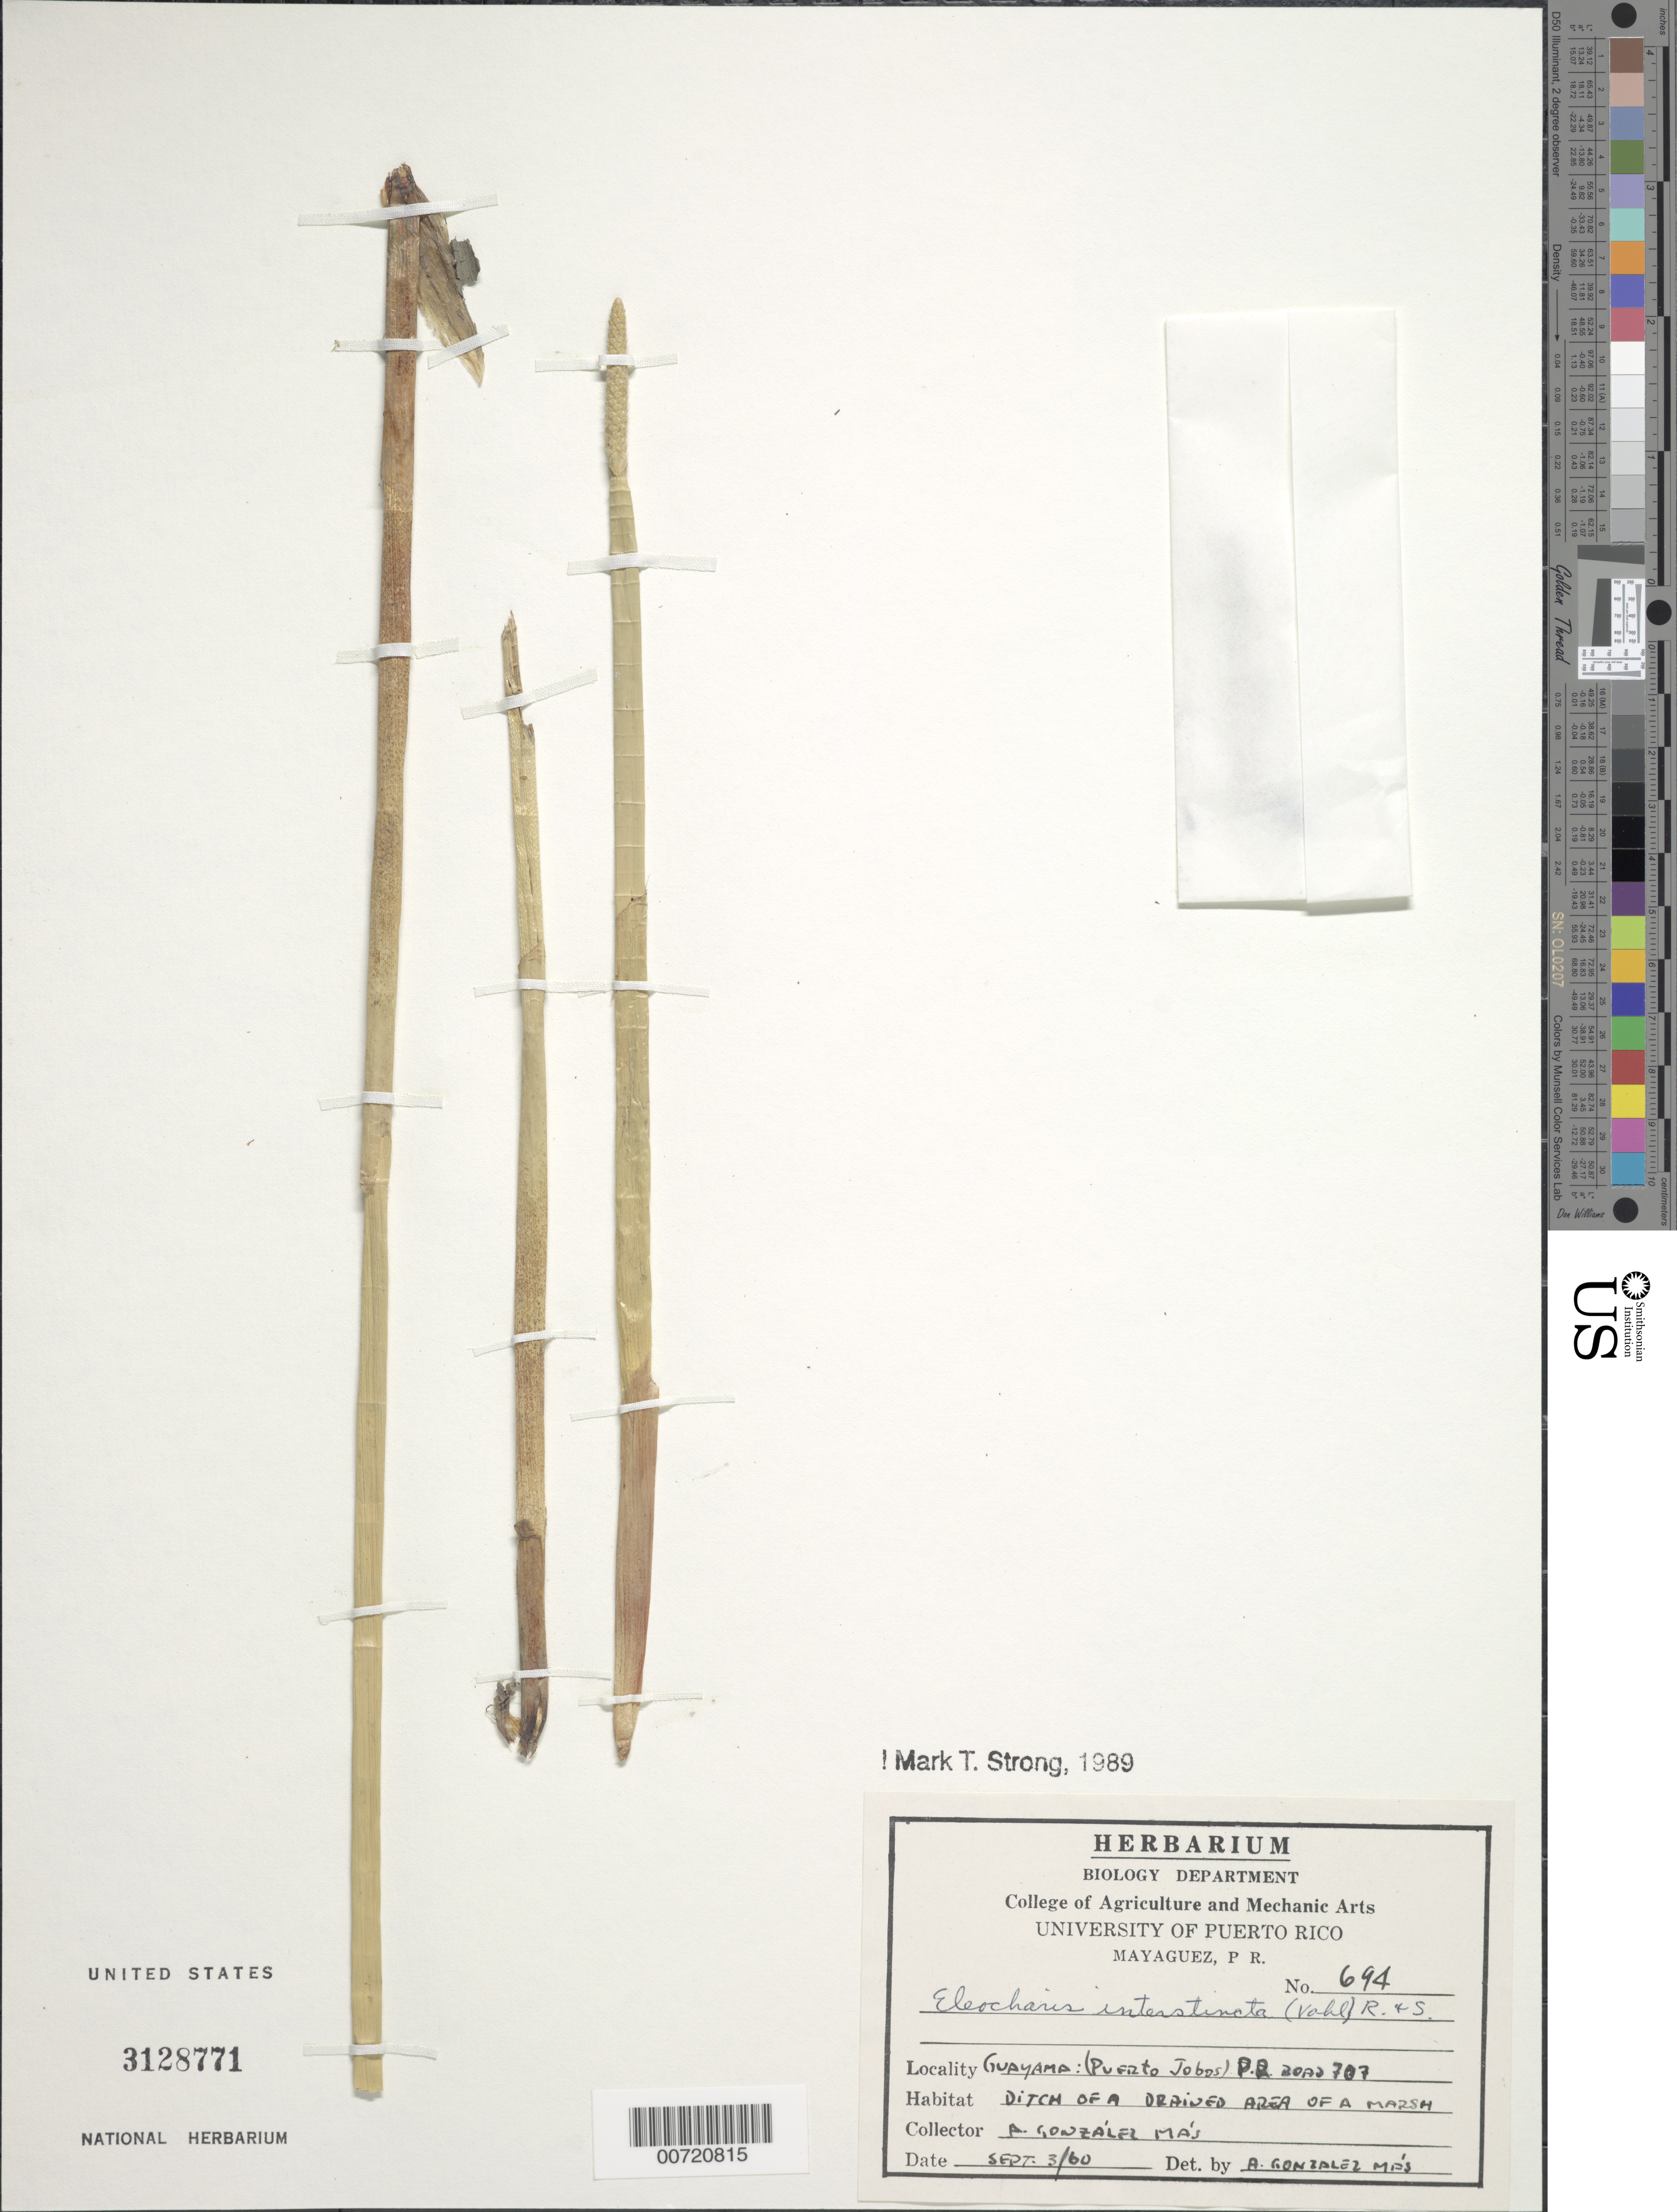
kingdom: Plantae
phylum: Tracheophyta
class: Liliopsida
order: Poales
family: Cyperaceae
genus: Eleocharis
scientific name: Eleocharis interstincta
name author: (Vahl) Roem. & Schult.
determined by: Strong, M. T., (US), Smithsonian Institution - National Museum of Natural History (UNITED STATES)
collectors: A. González Más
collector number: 694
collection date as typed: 03 Sep 1960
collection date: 1960-09-03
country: Puerto Rico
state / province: Guayama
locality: Guayama (Puerto Jobos): Rd. 707.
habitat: Ditch of a drained area of a marsh.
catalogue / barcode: US 3128771